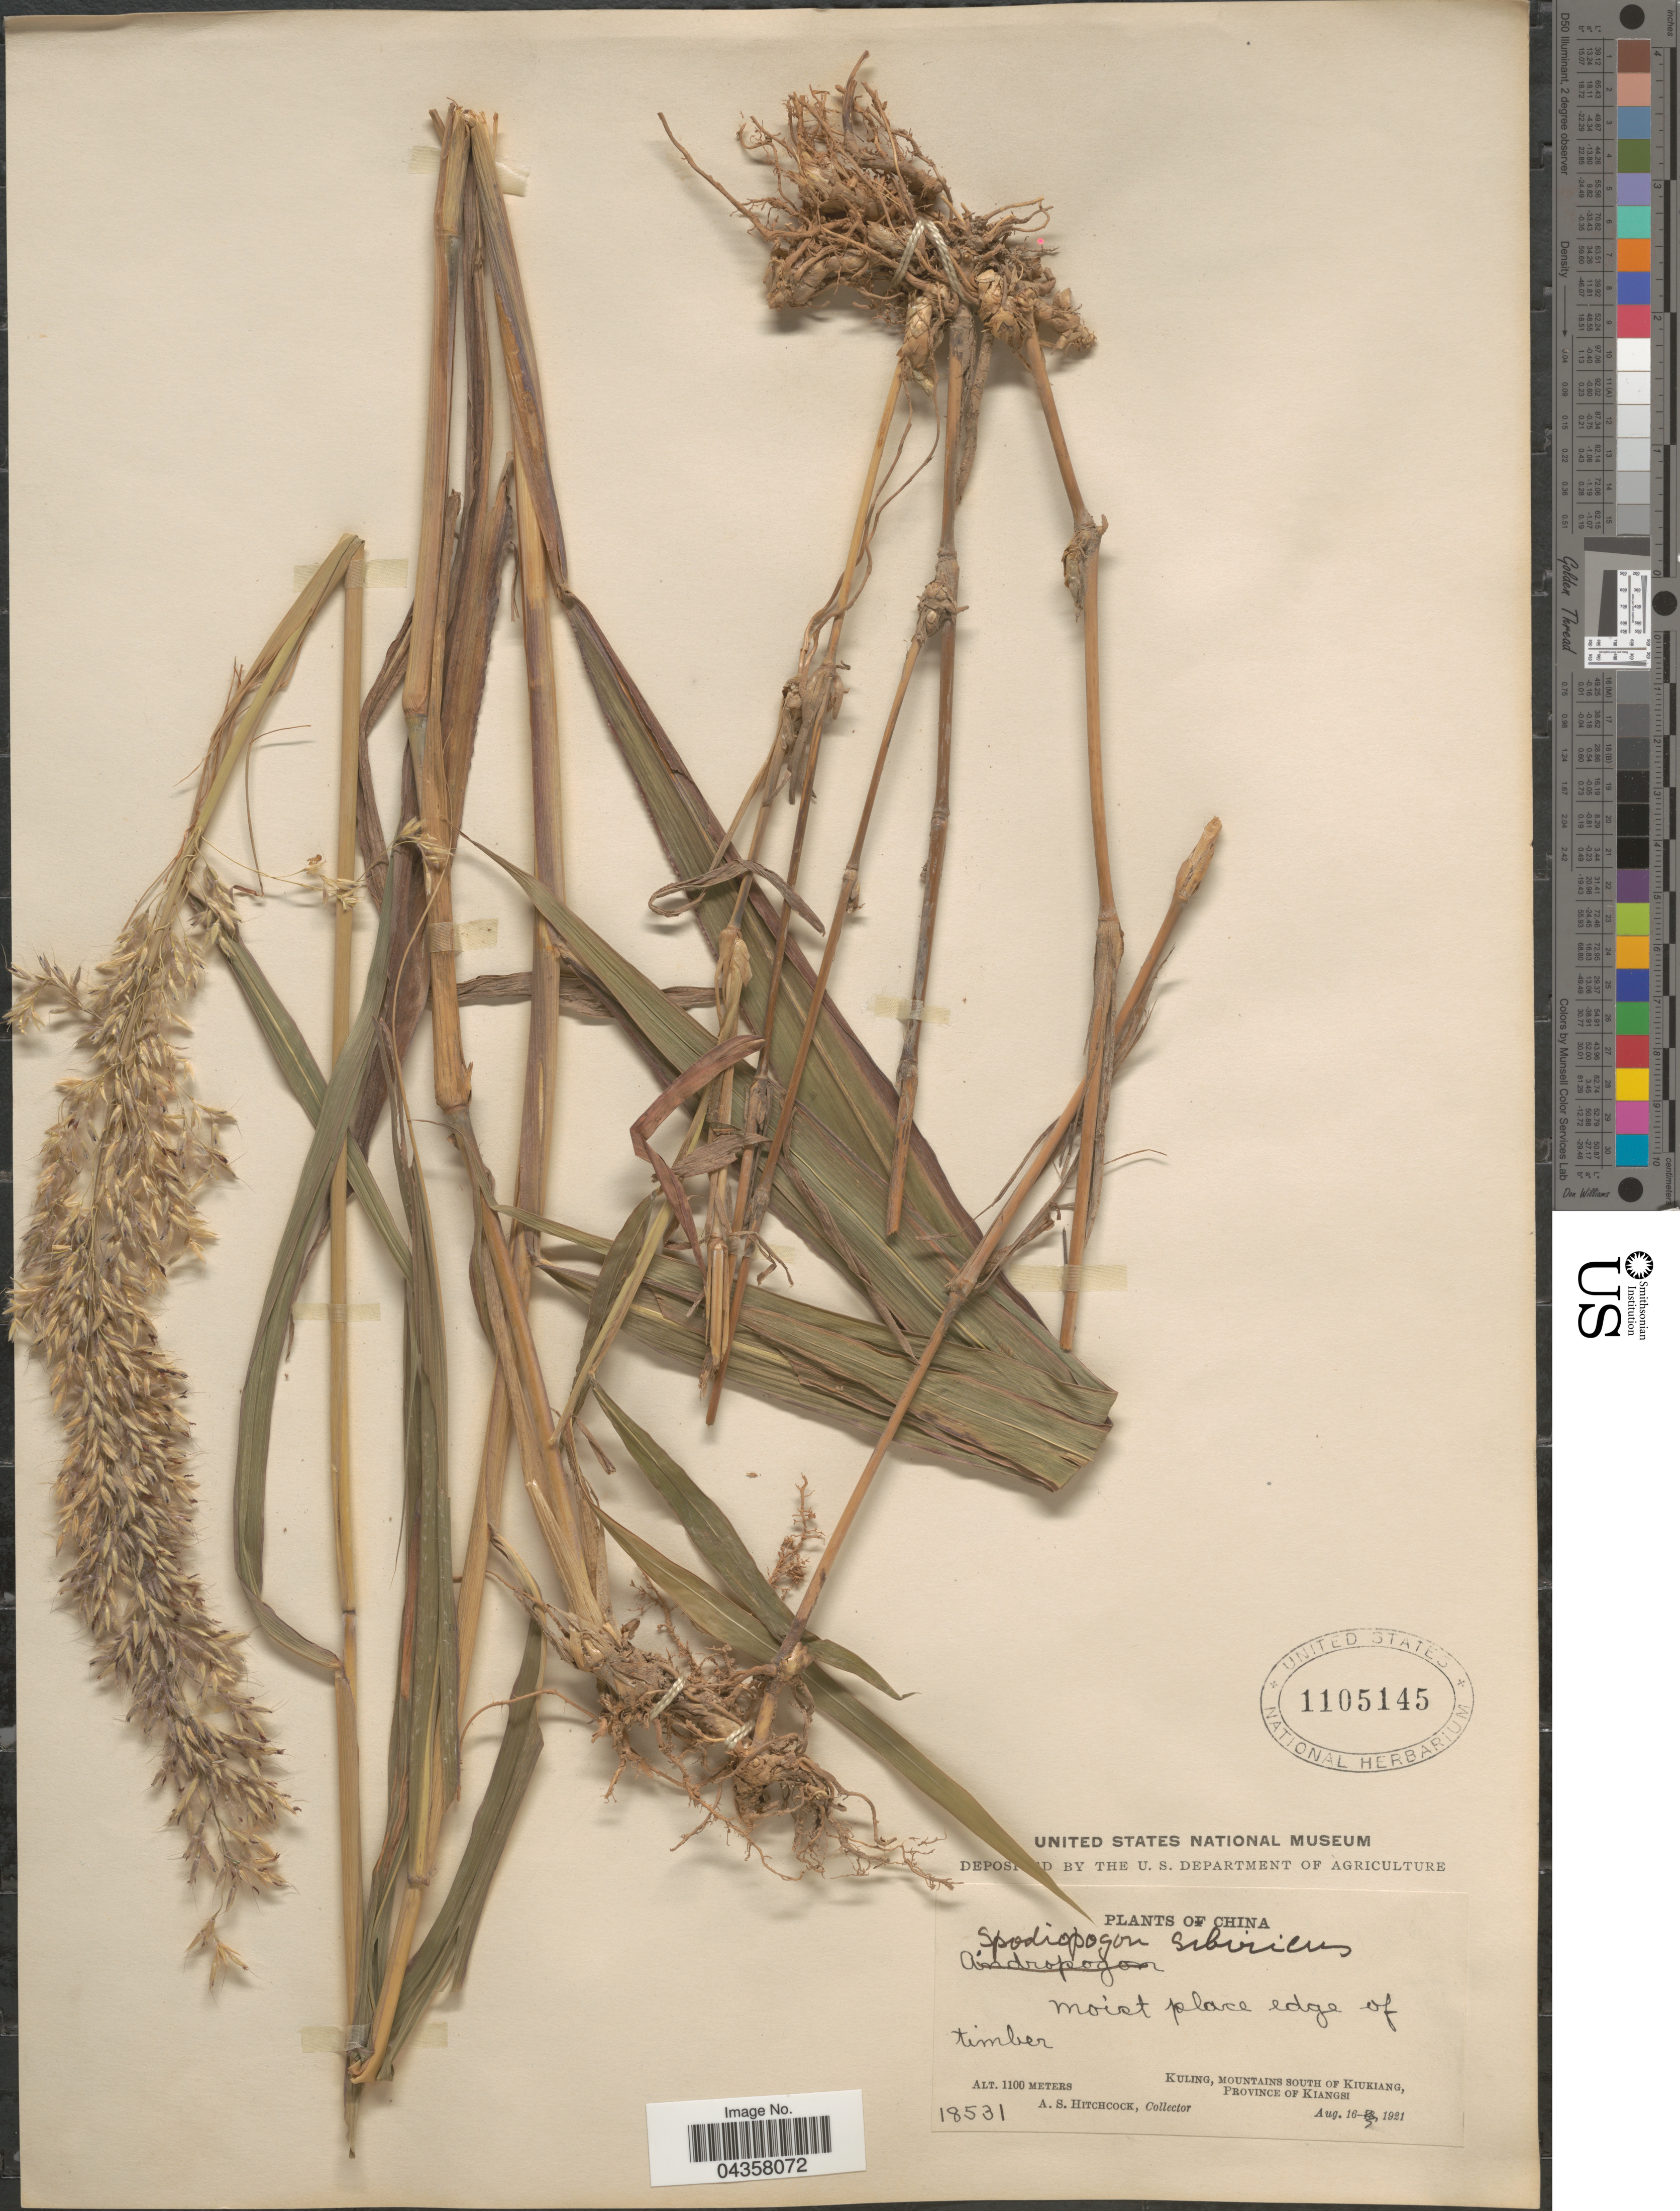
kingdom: Plantae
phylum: Tracheophyta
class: Liliopsida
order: Poales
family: Poaceae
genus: Spodiopogon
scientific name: Spodiopogon sibiricus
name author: Trin.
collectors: A. S. Hitchcock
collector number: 18531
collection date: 1921-08-16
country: China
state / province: Jiangxi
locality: Kuling, mountains south of Kiukiang, Province of Kiangsi.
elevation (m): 1100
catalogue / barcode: US 1105145